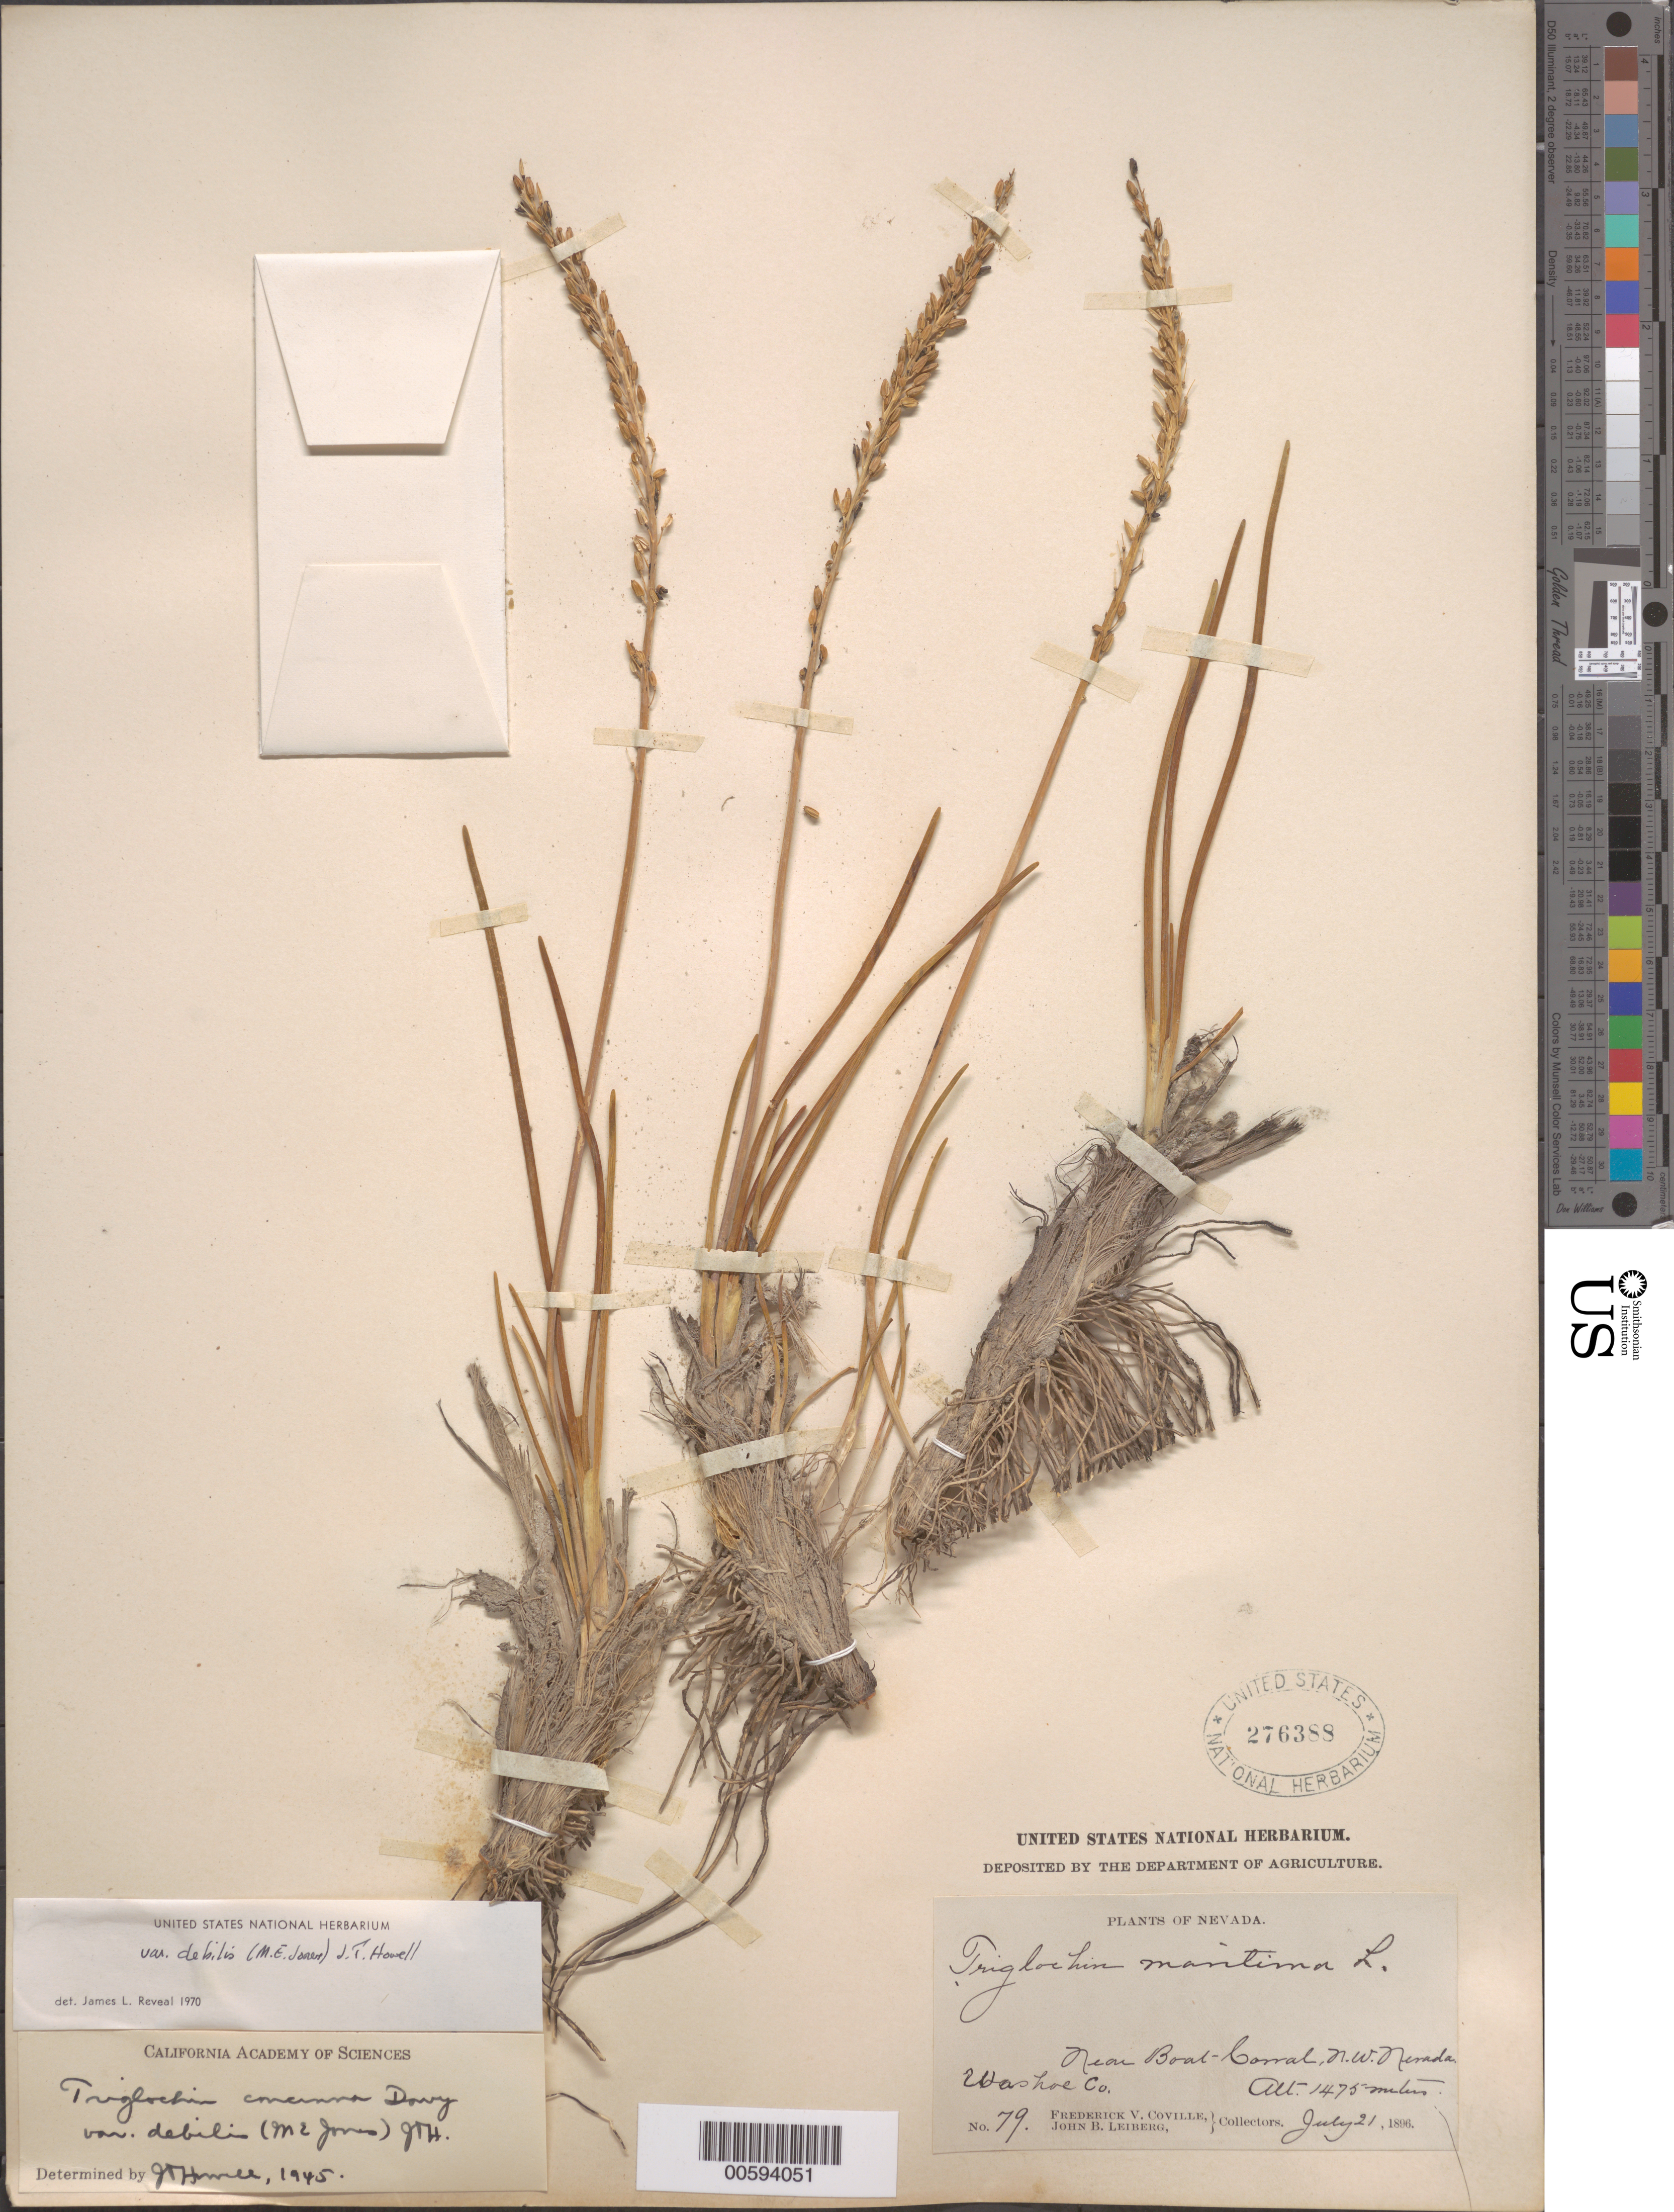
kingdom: Plantae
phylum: Tracheophyta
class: Liliopsida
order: Alismatales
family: Juncaginaceae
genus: Triglochin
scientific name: Triglochin concinna var. debilis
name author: (M.E. Jones) J.T. Howell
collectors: F. V. Coville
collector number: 79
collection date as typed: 21 Jul 1896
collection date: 1896-07-21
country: United States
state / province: Nevada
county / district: Washoe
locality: Near Boat-Corral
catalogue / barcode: US 276388